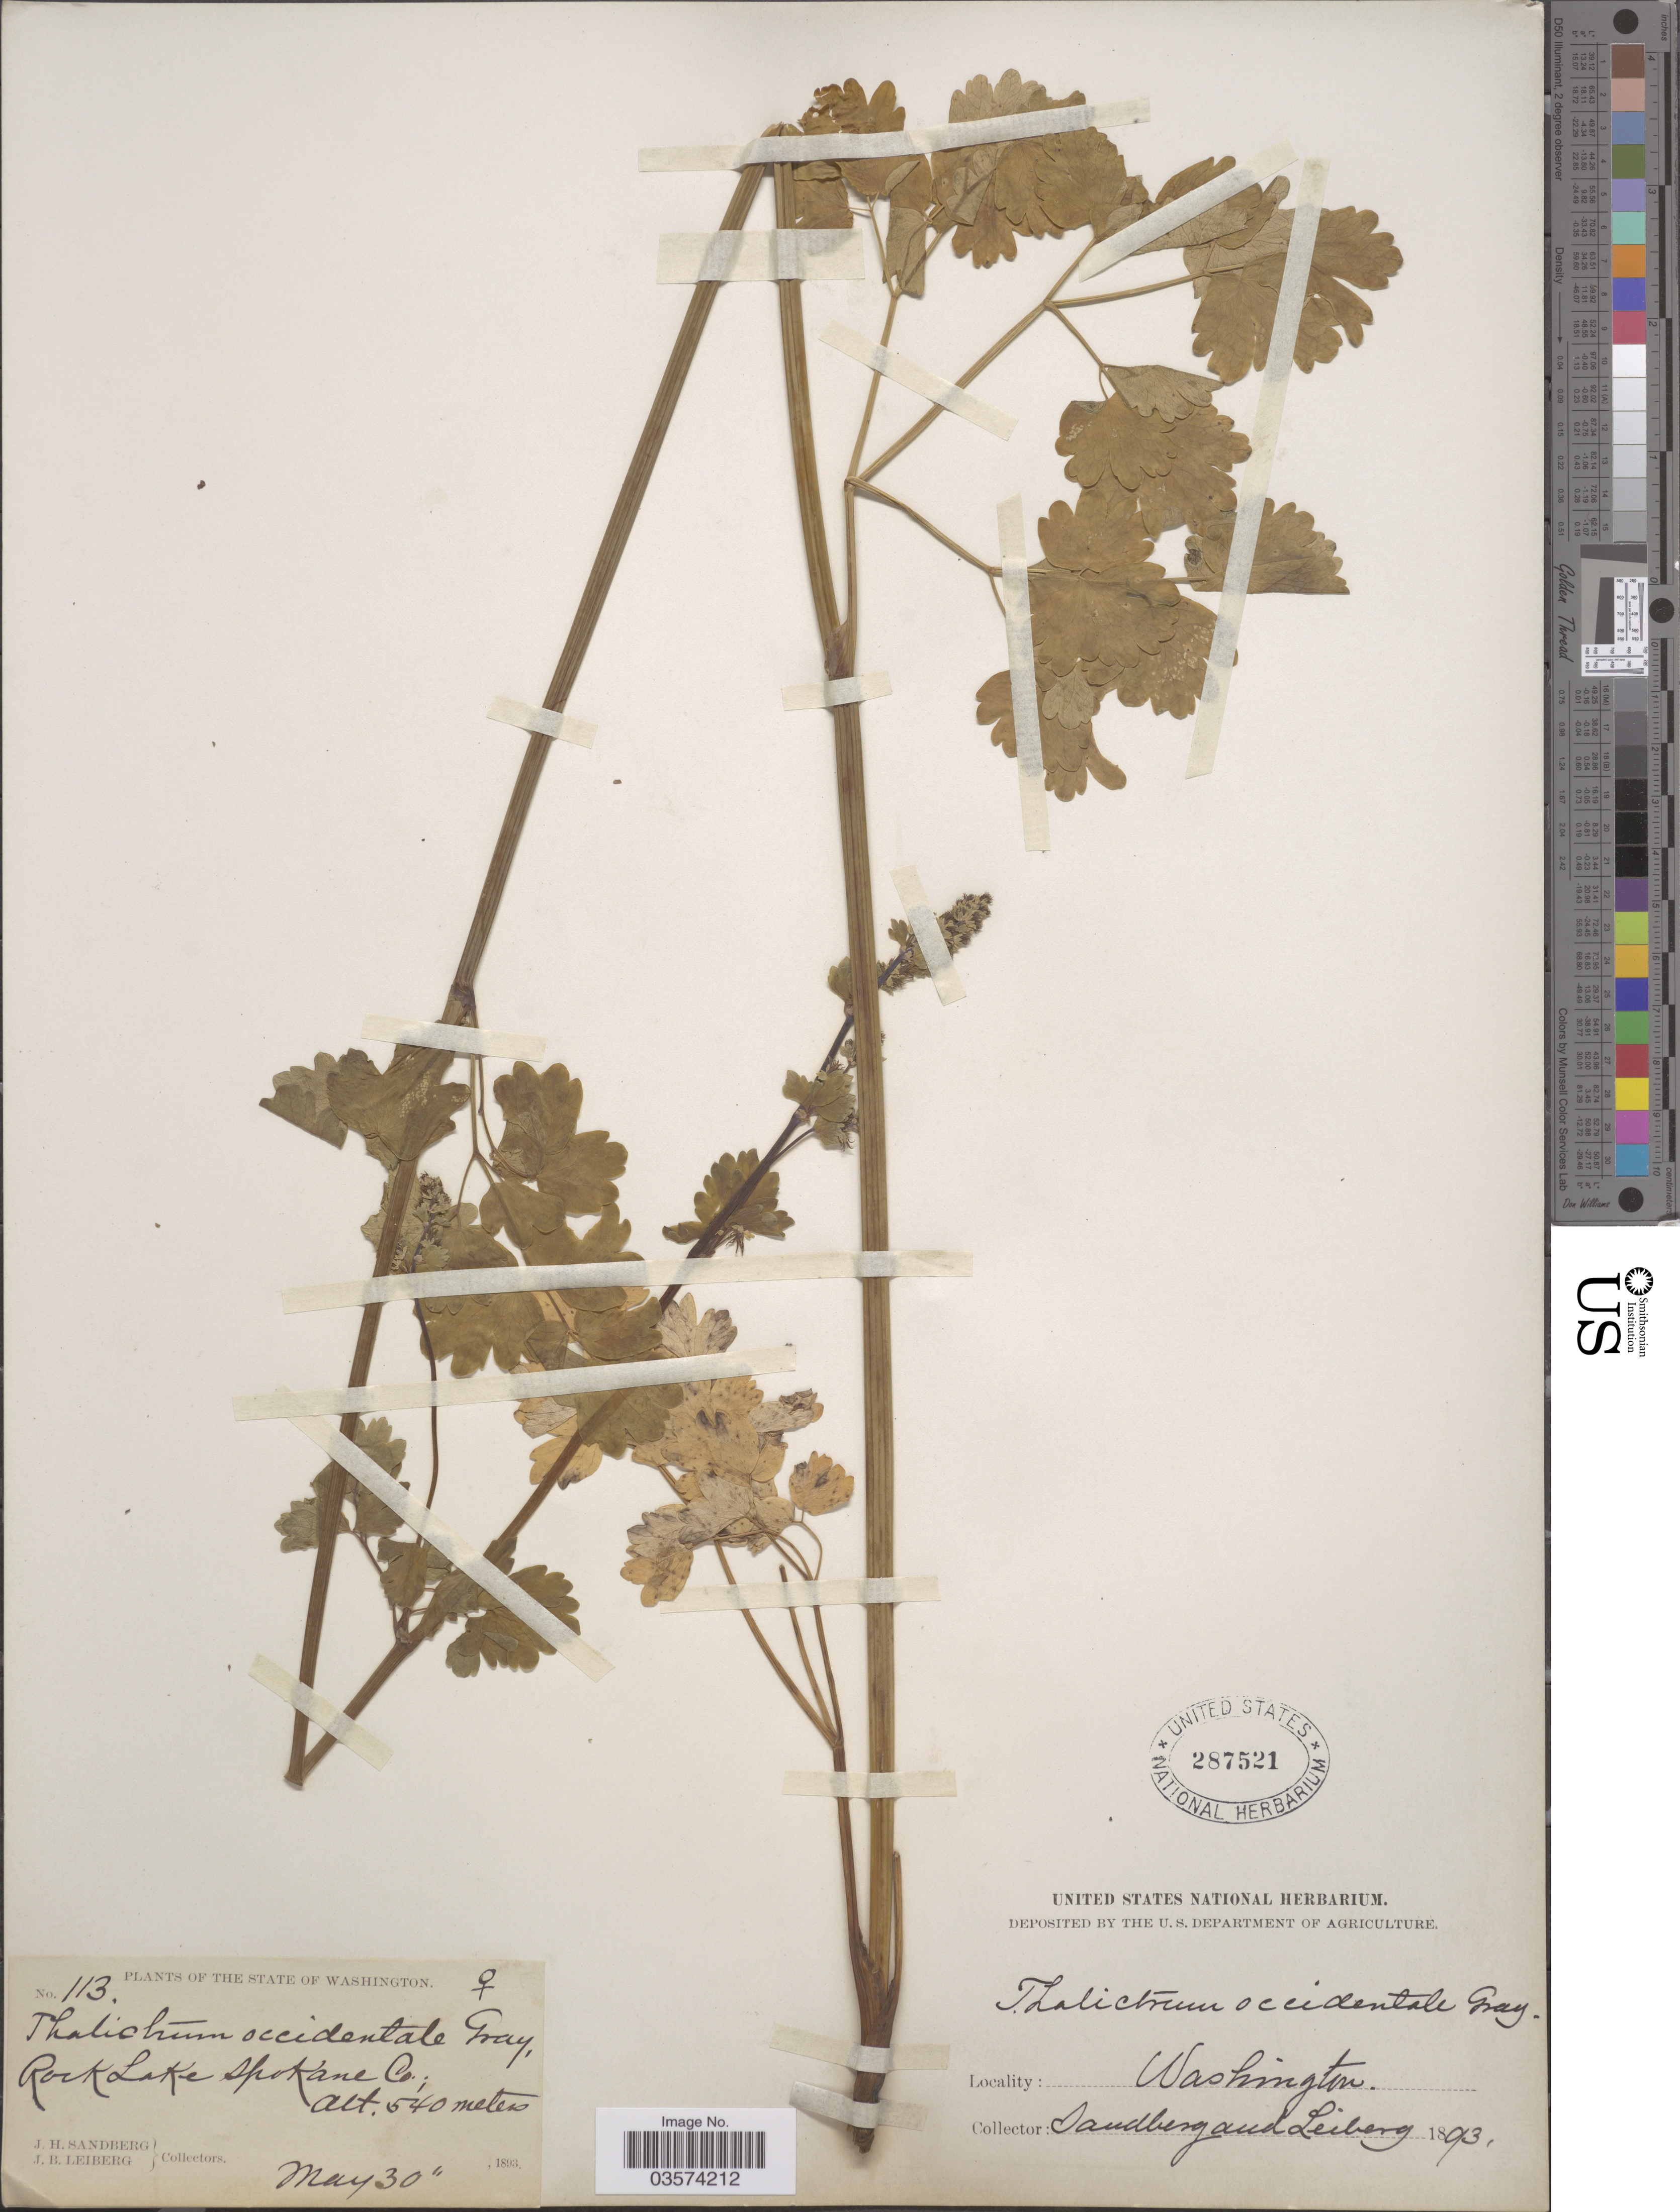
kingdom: Plantae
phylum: Tracheophyta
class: Magnoliopsida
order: Ranunculales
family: Ranunculaceae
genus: Thalictrum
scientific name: Thalictrum occidentale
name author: A. Gray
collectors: J. H. Sandberg & J. B. Leiberg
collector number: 113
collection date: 1893-05-30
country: United States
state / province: Washington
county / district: Spokane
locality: Rock Lake Spokane Co.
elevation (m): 540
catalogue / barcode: US 287521